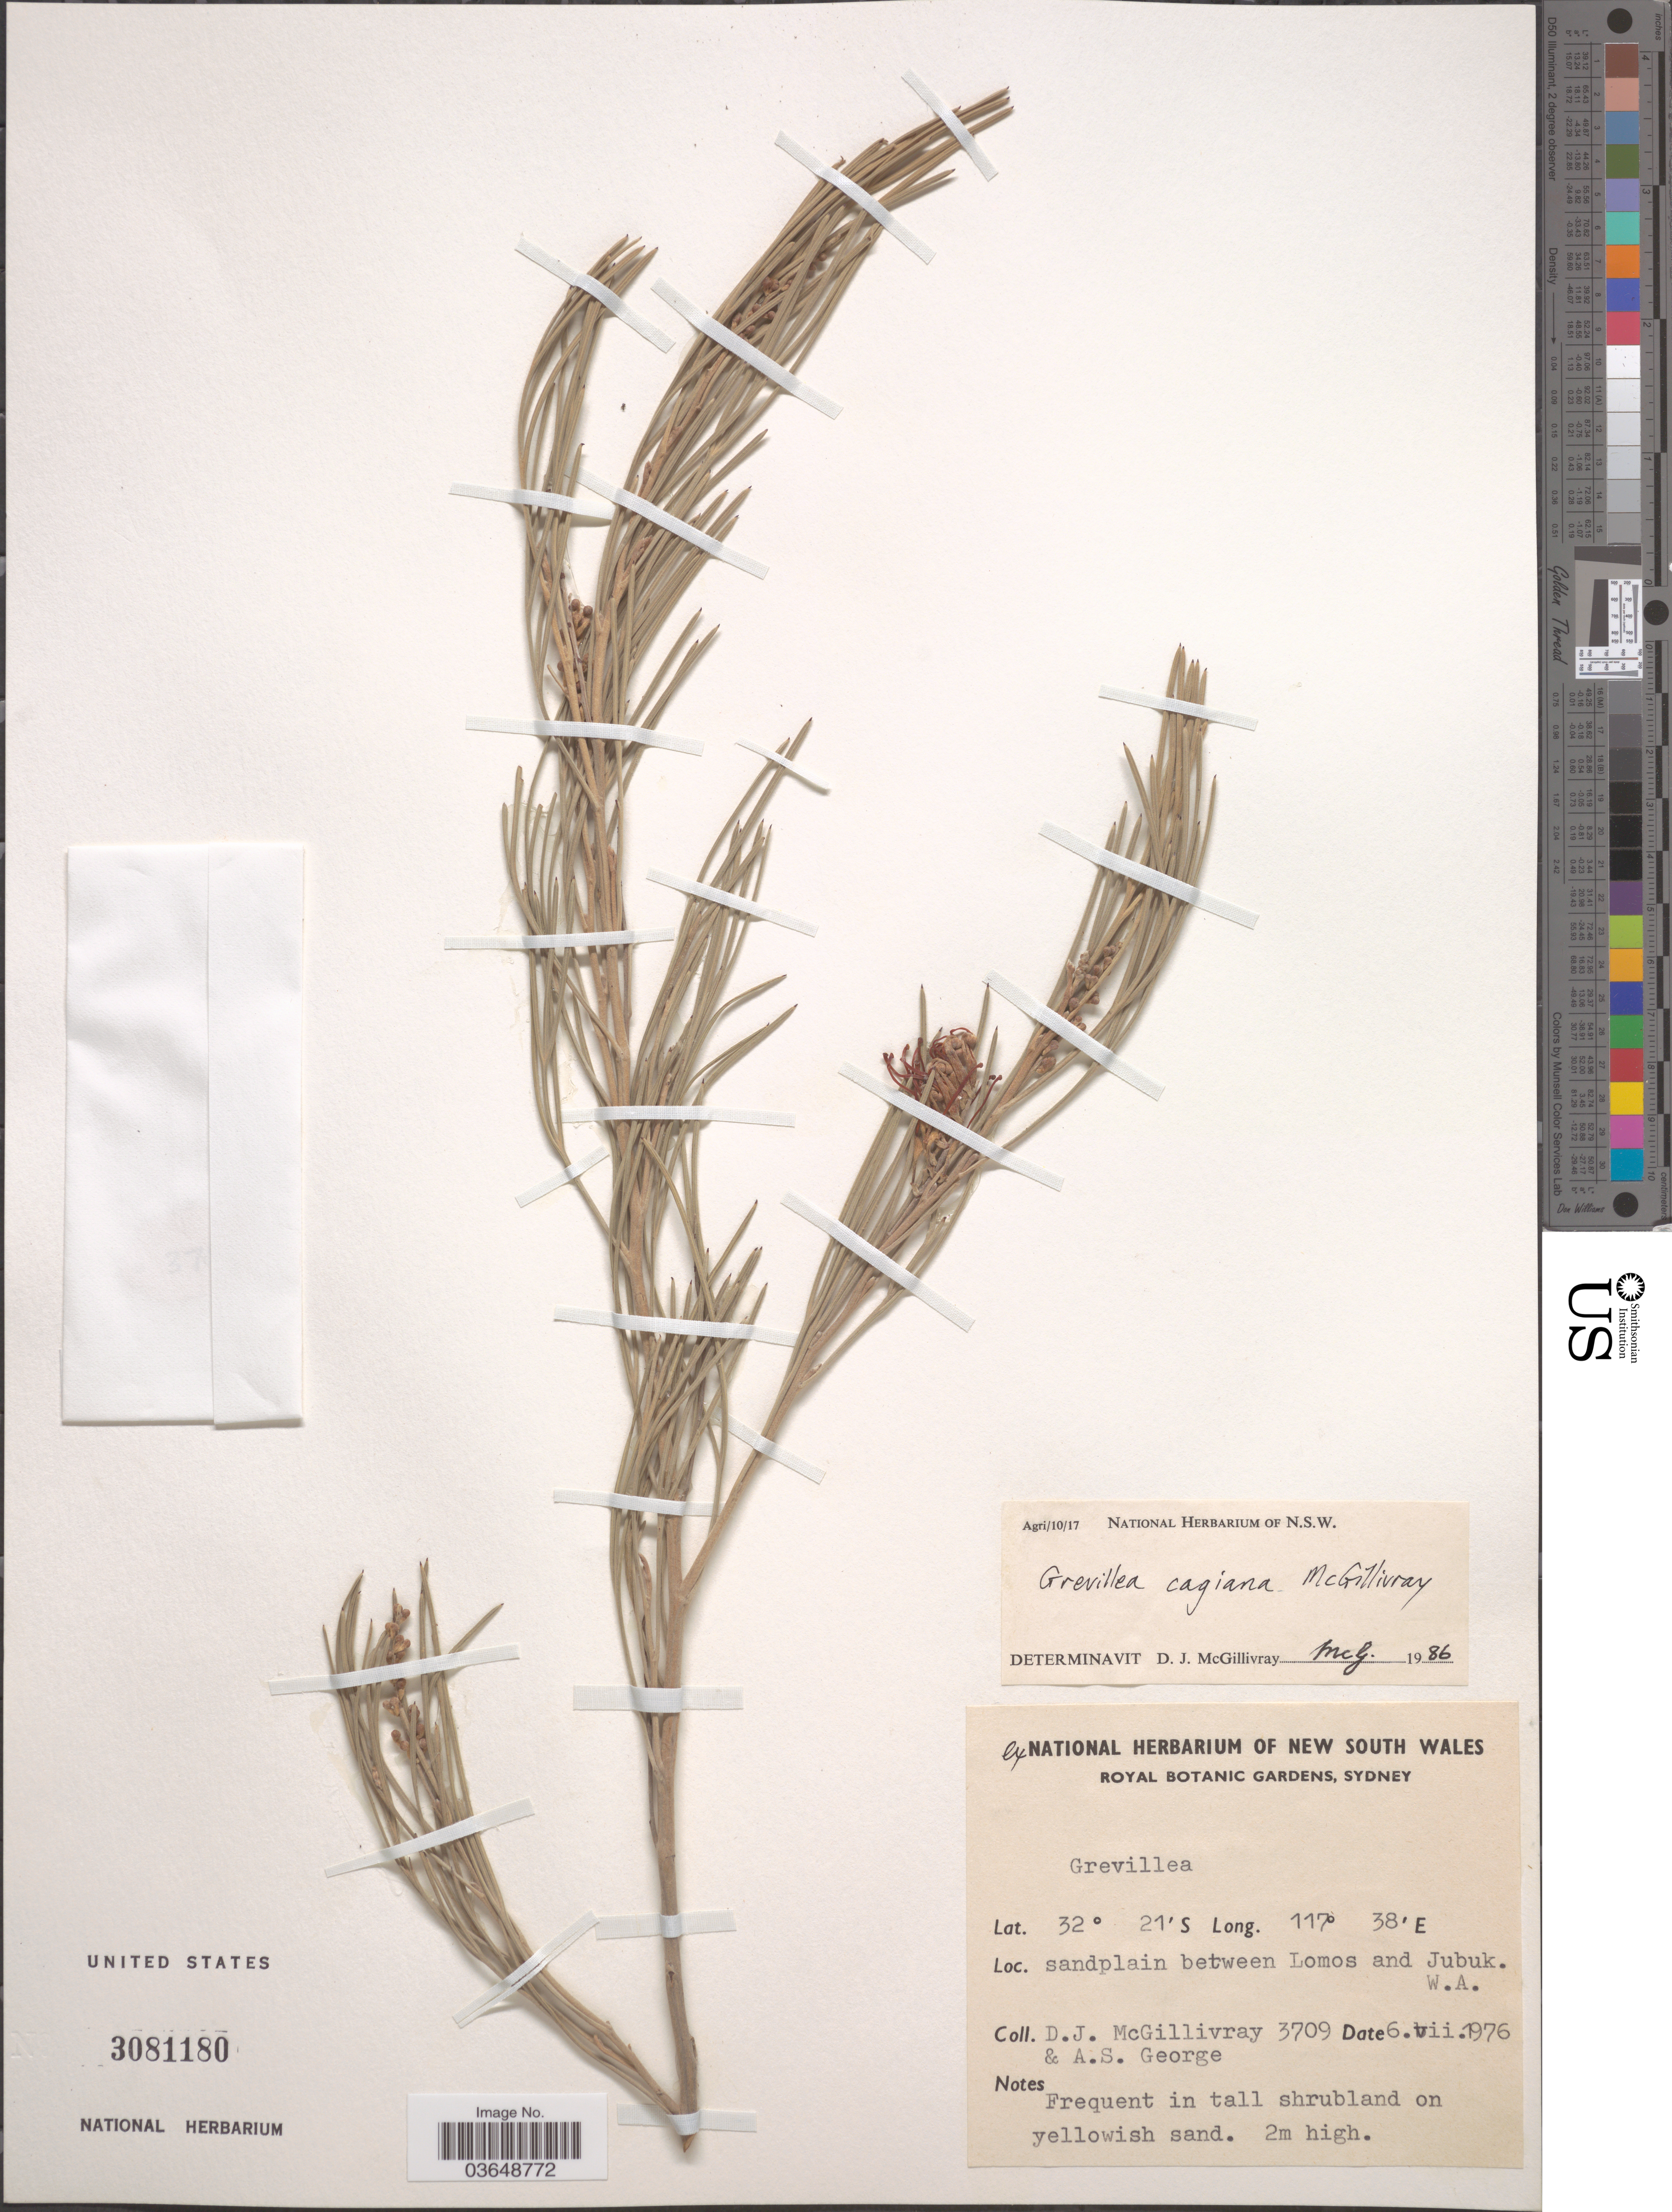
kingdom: Plantae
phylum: Tracheophyta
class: Magnoliopsida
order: Proteales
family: Proteaceae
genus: Grevillea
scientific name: Grevillea cagiana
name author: McGill.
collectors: D. J. McGillivray & A. S. George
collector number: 3709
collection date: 1976-07-06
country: Australia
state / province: Western Australia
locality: Sandplain between Lomos and Jubuk.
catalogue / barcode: US 3081180